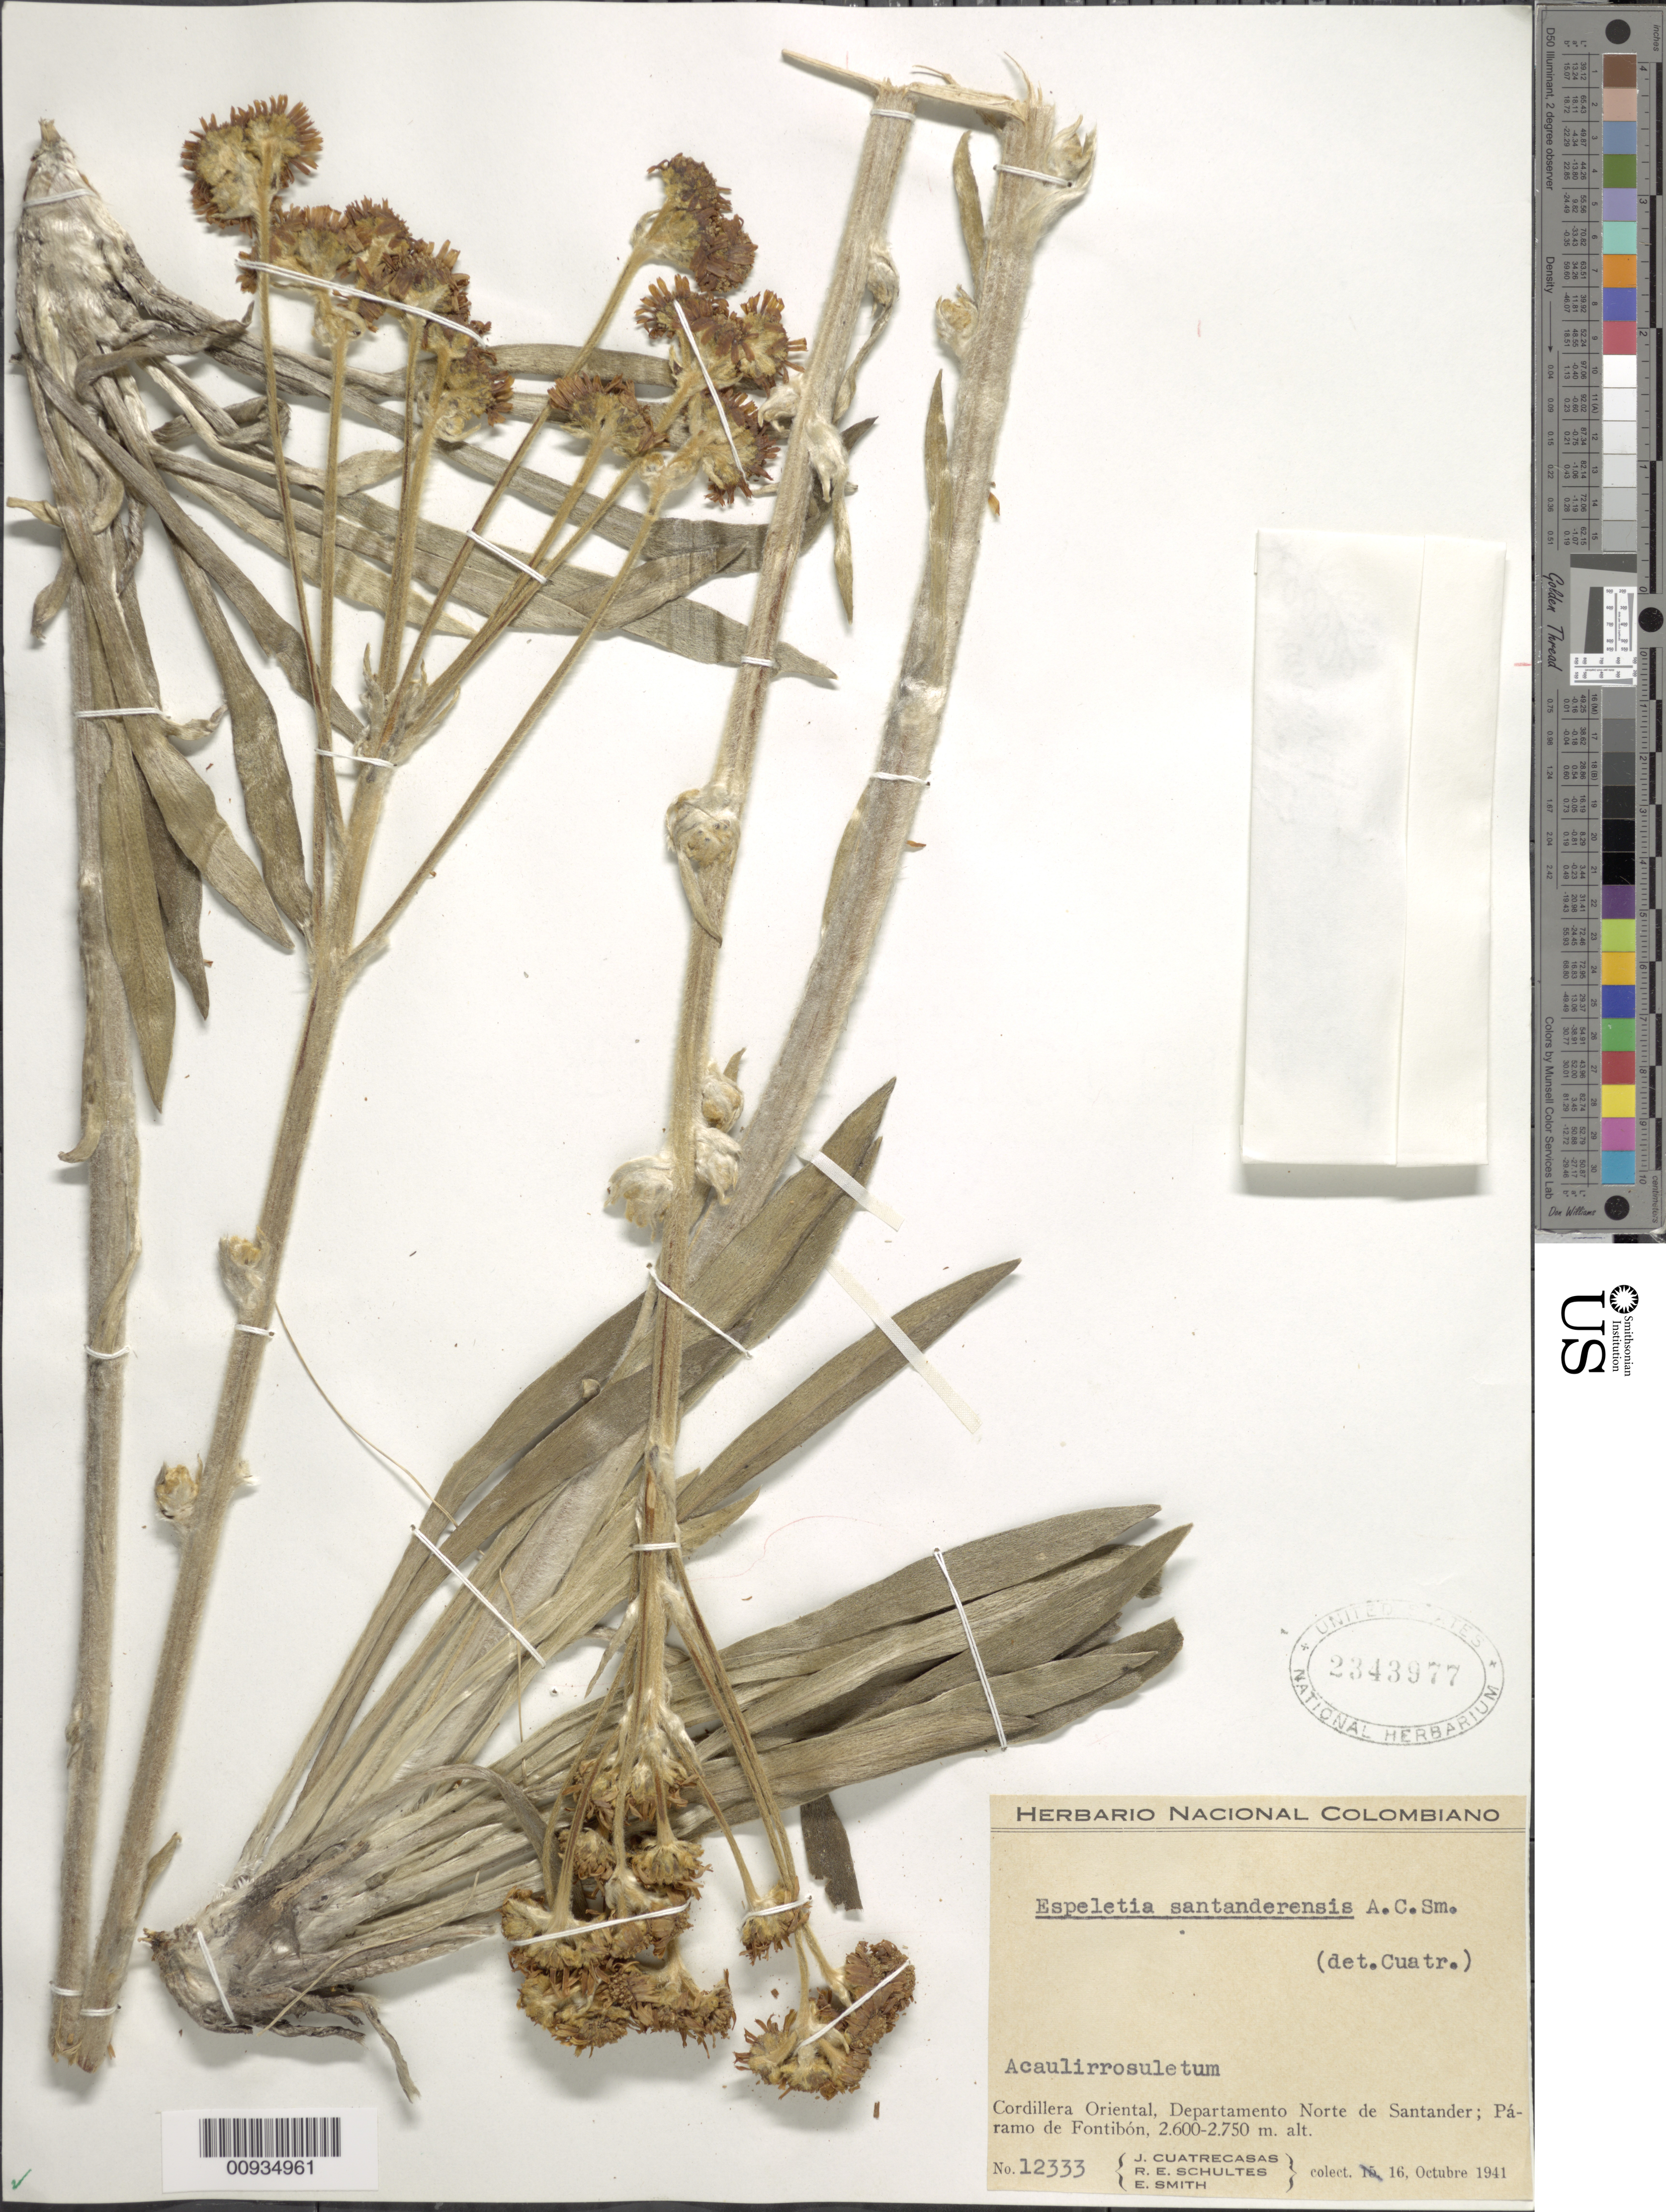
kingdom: Plantae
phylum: Tracheophyta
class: Magnoliopsida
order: Asterales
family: Asteraceae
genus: Espeletiopsis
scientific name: Espeletiopsis santanderensis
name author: (A.C. Sm.) Cuatrec.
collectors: J. Cuatrecasas, R. E. Schultes & E. Smith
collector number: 12333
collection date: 1941-10-16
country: Colombia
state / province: Norte de Santander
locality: Cordillera Oriental, Paramo de Fontibon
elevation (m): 2600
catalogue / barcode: US 2343977